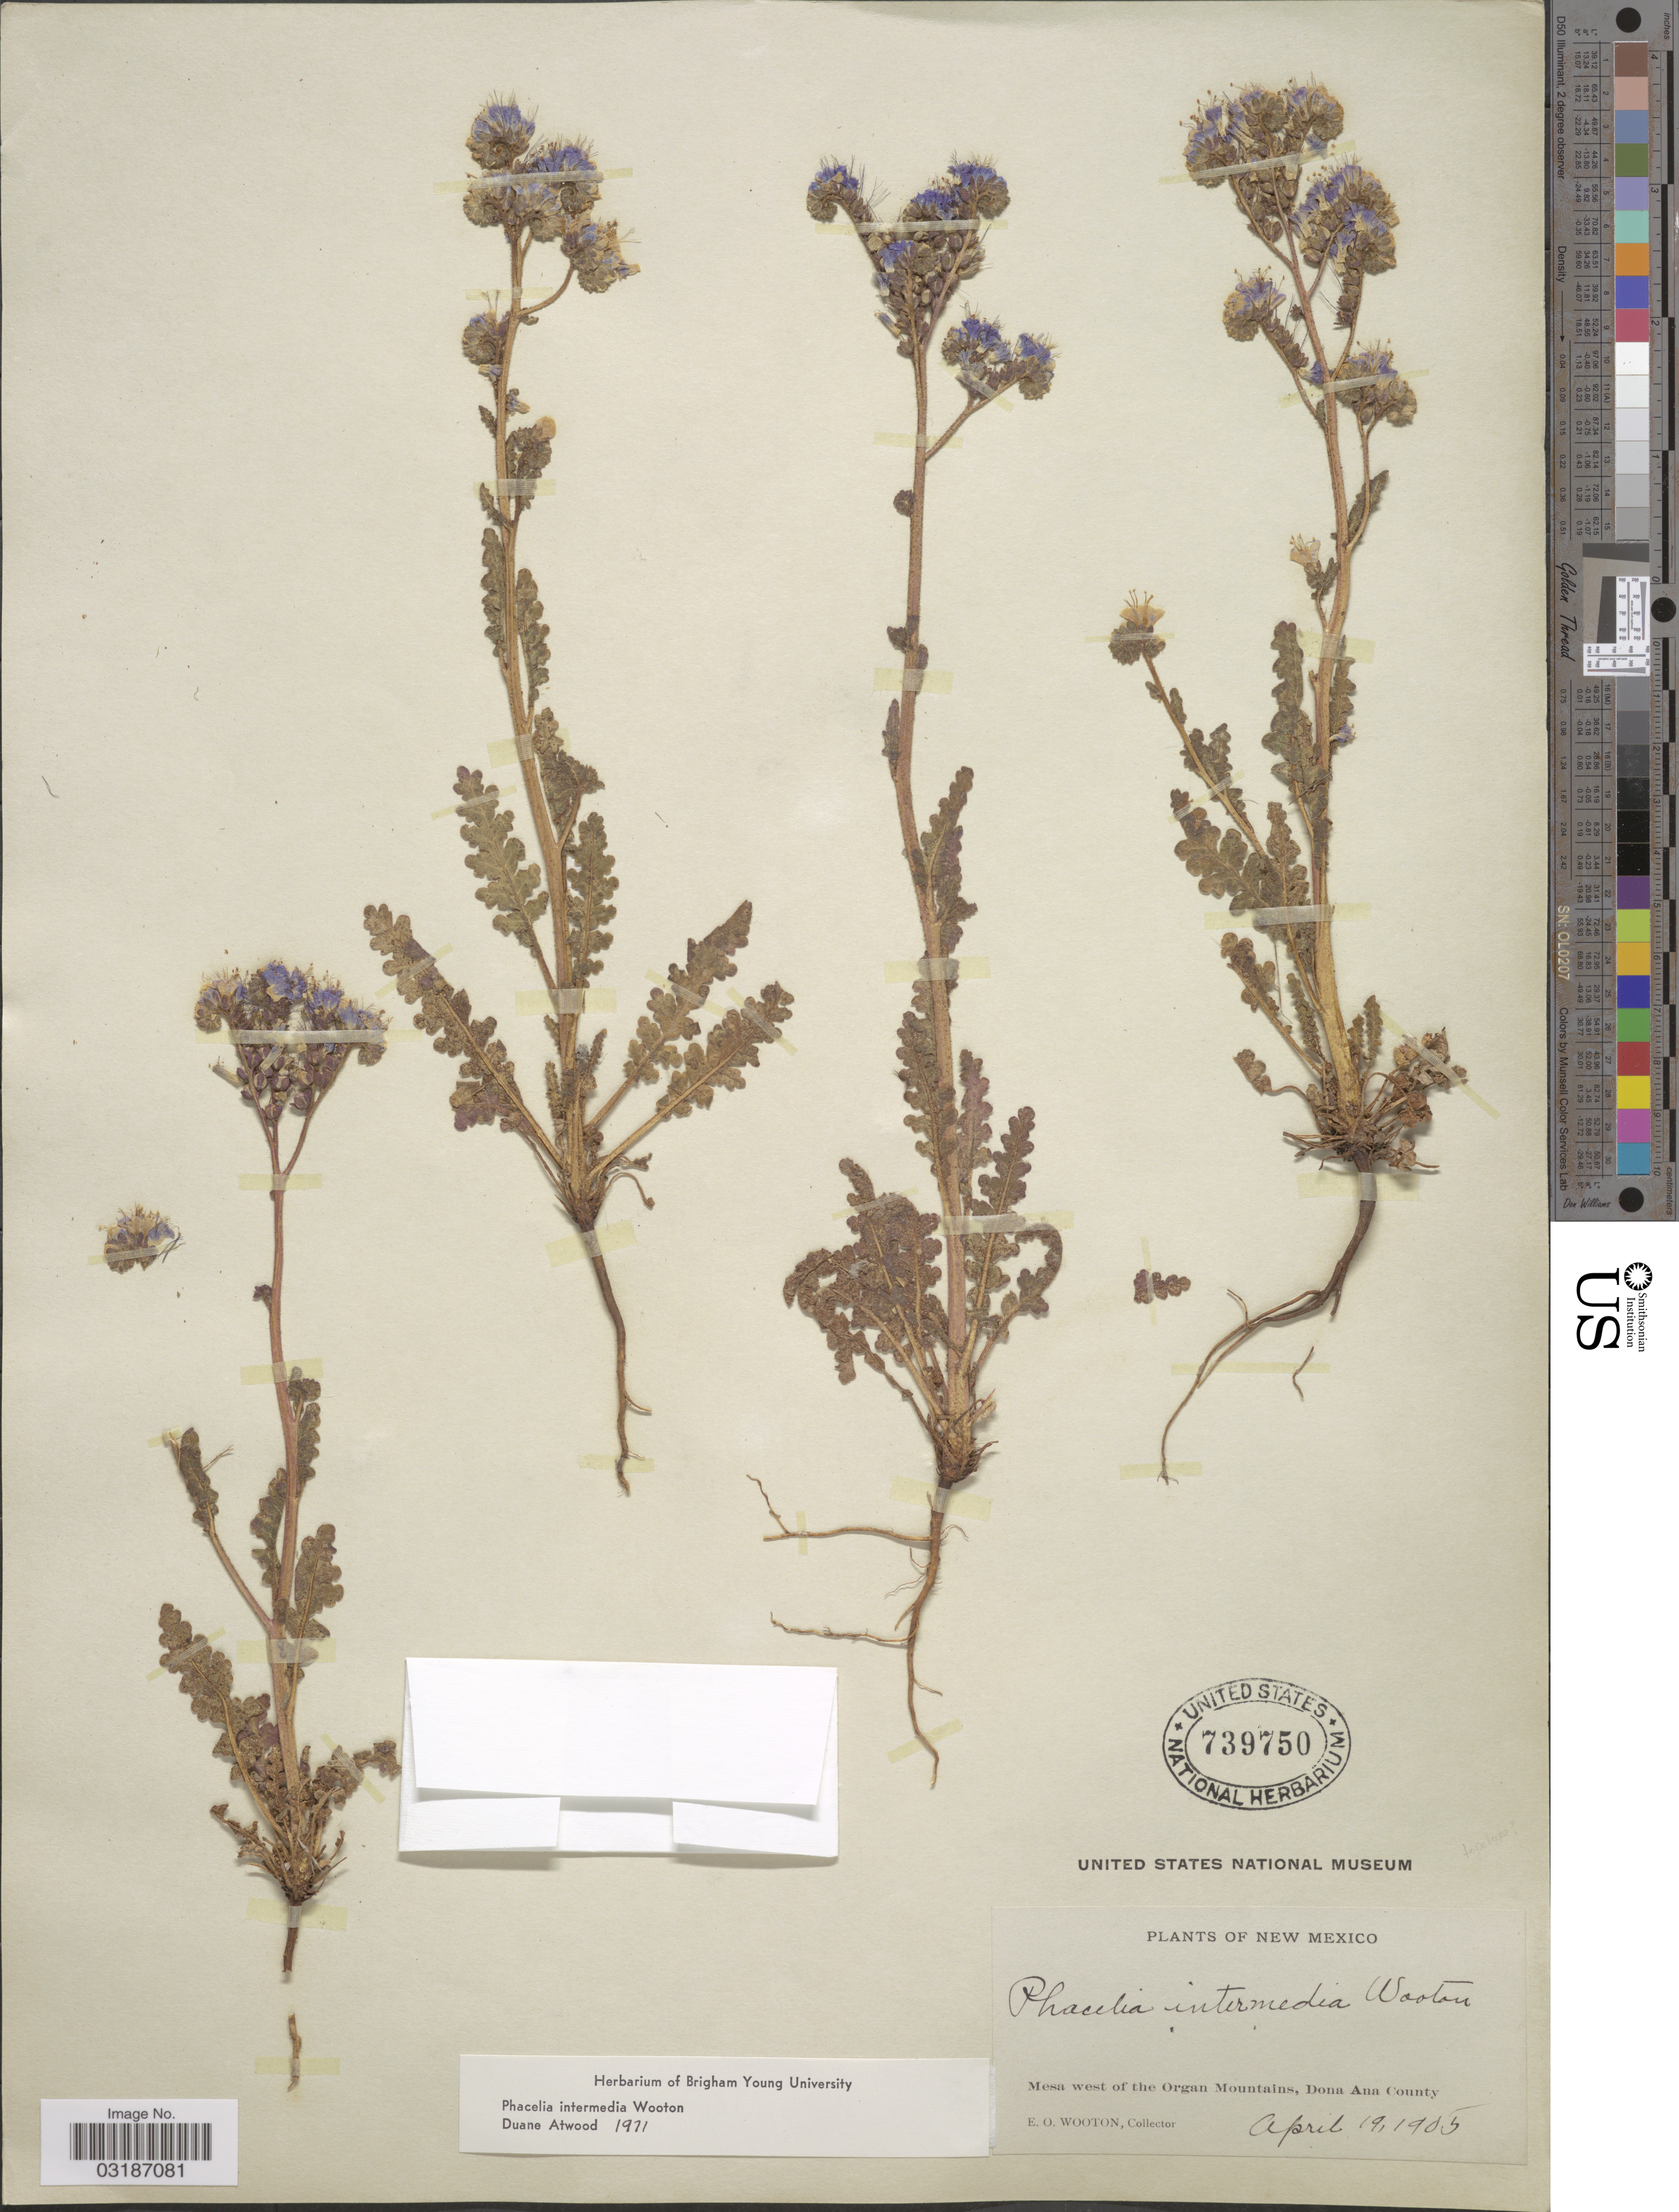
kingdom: Plantae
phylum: Tracheophyta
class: Magnoliopsida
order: Boraginales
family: Hydrophyllaceae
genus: Phacelia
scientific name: Phacelia intermedia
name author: Wooton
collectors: E. O. Wooton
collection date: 1905-04-19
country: United States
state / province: New Mexico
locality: Mesa west of the Organ Mountains, Dona Ana County.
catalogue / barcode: US 739750